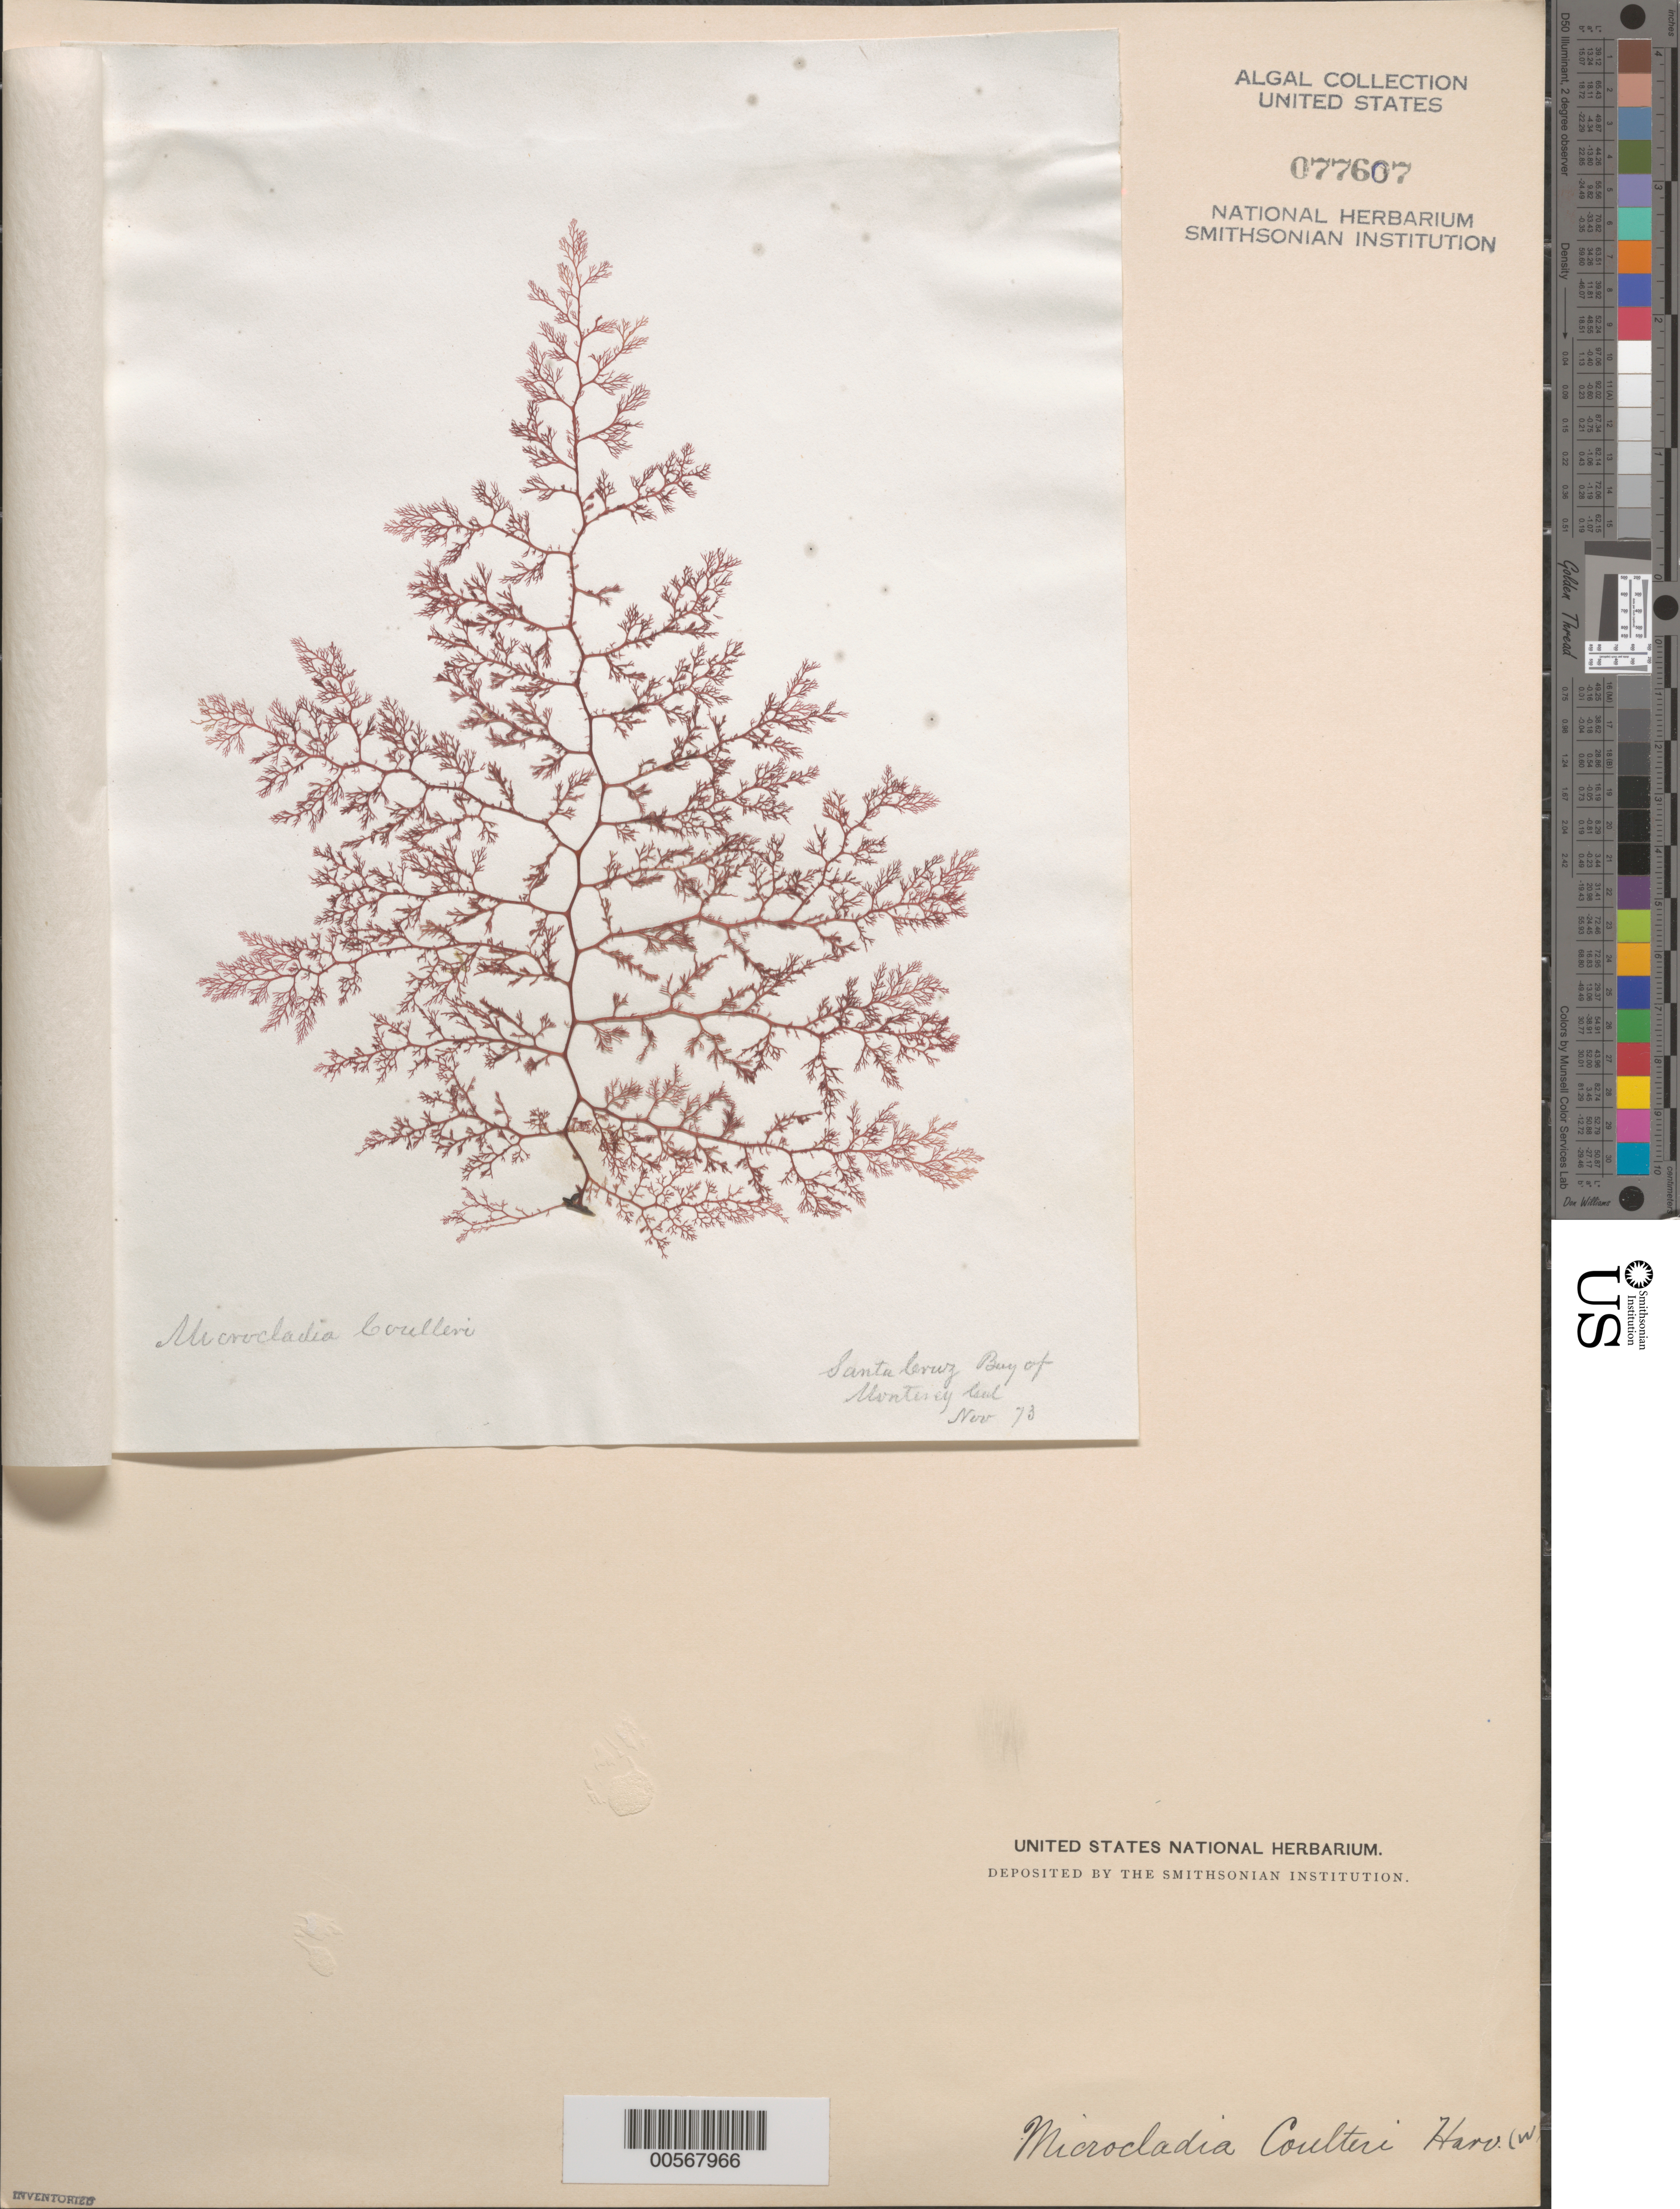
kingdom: Plantae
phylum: Rhodophyta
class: Florideophyceae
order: Ceramiales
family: Ceramiaceae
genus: Microcladia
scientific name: Microcladia coulteri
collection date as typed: Nov 1873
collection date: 1873-11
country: United States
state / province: California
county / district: Santa Cruz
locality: Santa Cruz, Monterey Bay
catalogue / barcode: US 77607